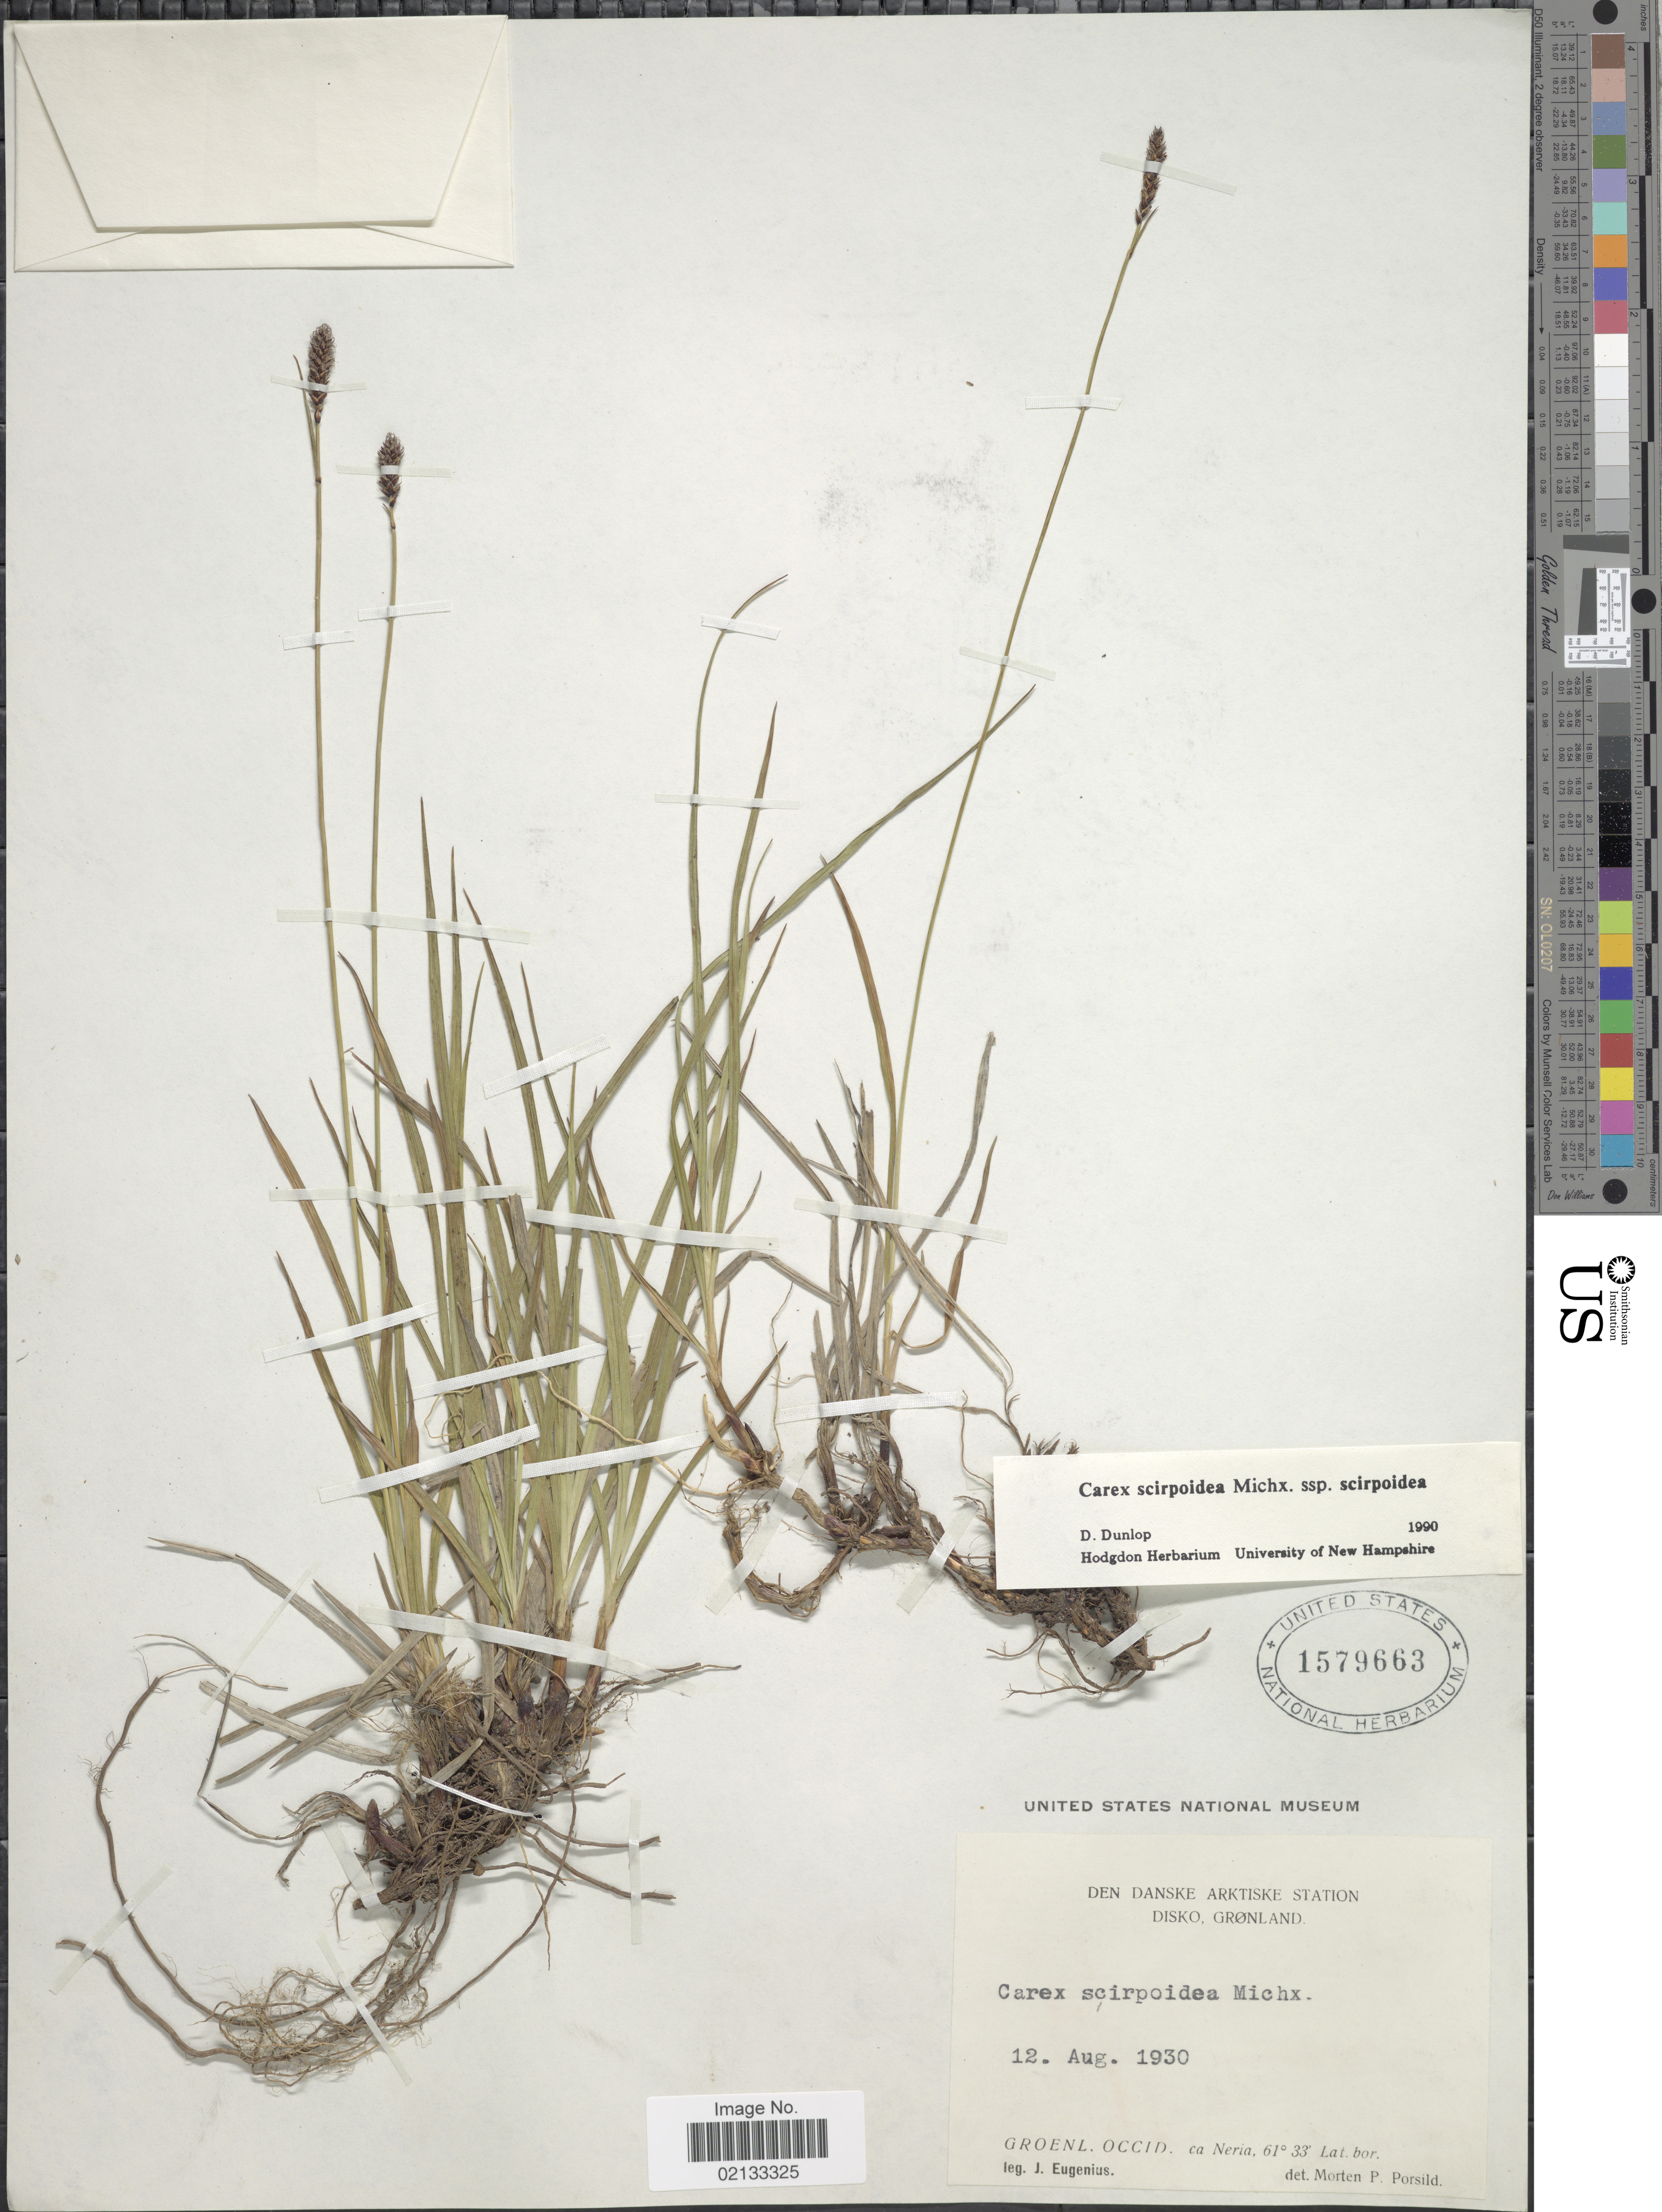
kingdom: Plantae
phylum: Tracheophyta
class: Liliopsida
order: Poales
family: Cyperaceae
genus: Carex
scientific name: Carex scirpoidea subsp. scirpoidea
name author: Michx.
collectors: J. Eugenius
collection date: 1930-08-12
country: Greenland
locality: Den Danske Arktiske Station Disko, Groenl. Occid. ca. Neria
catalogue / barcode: US 1579663